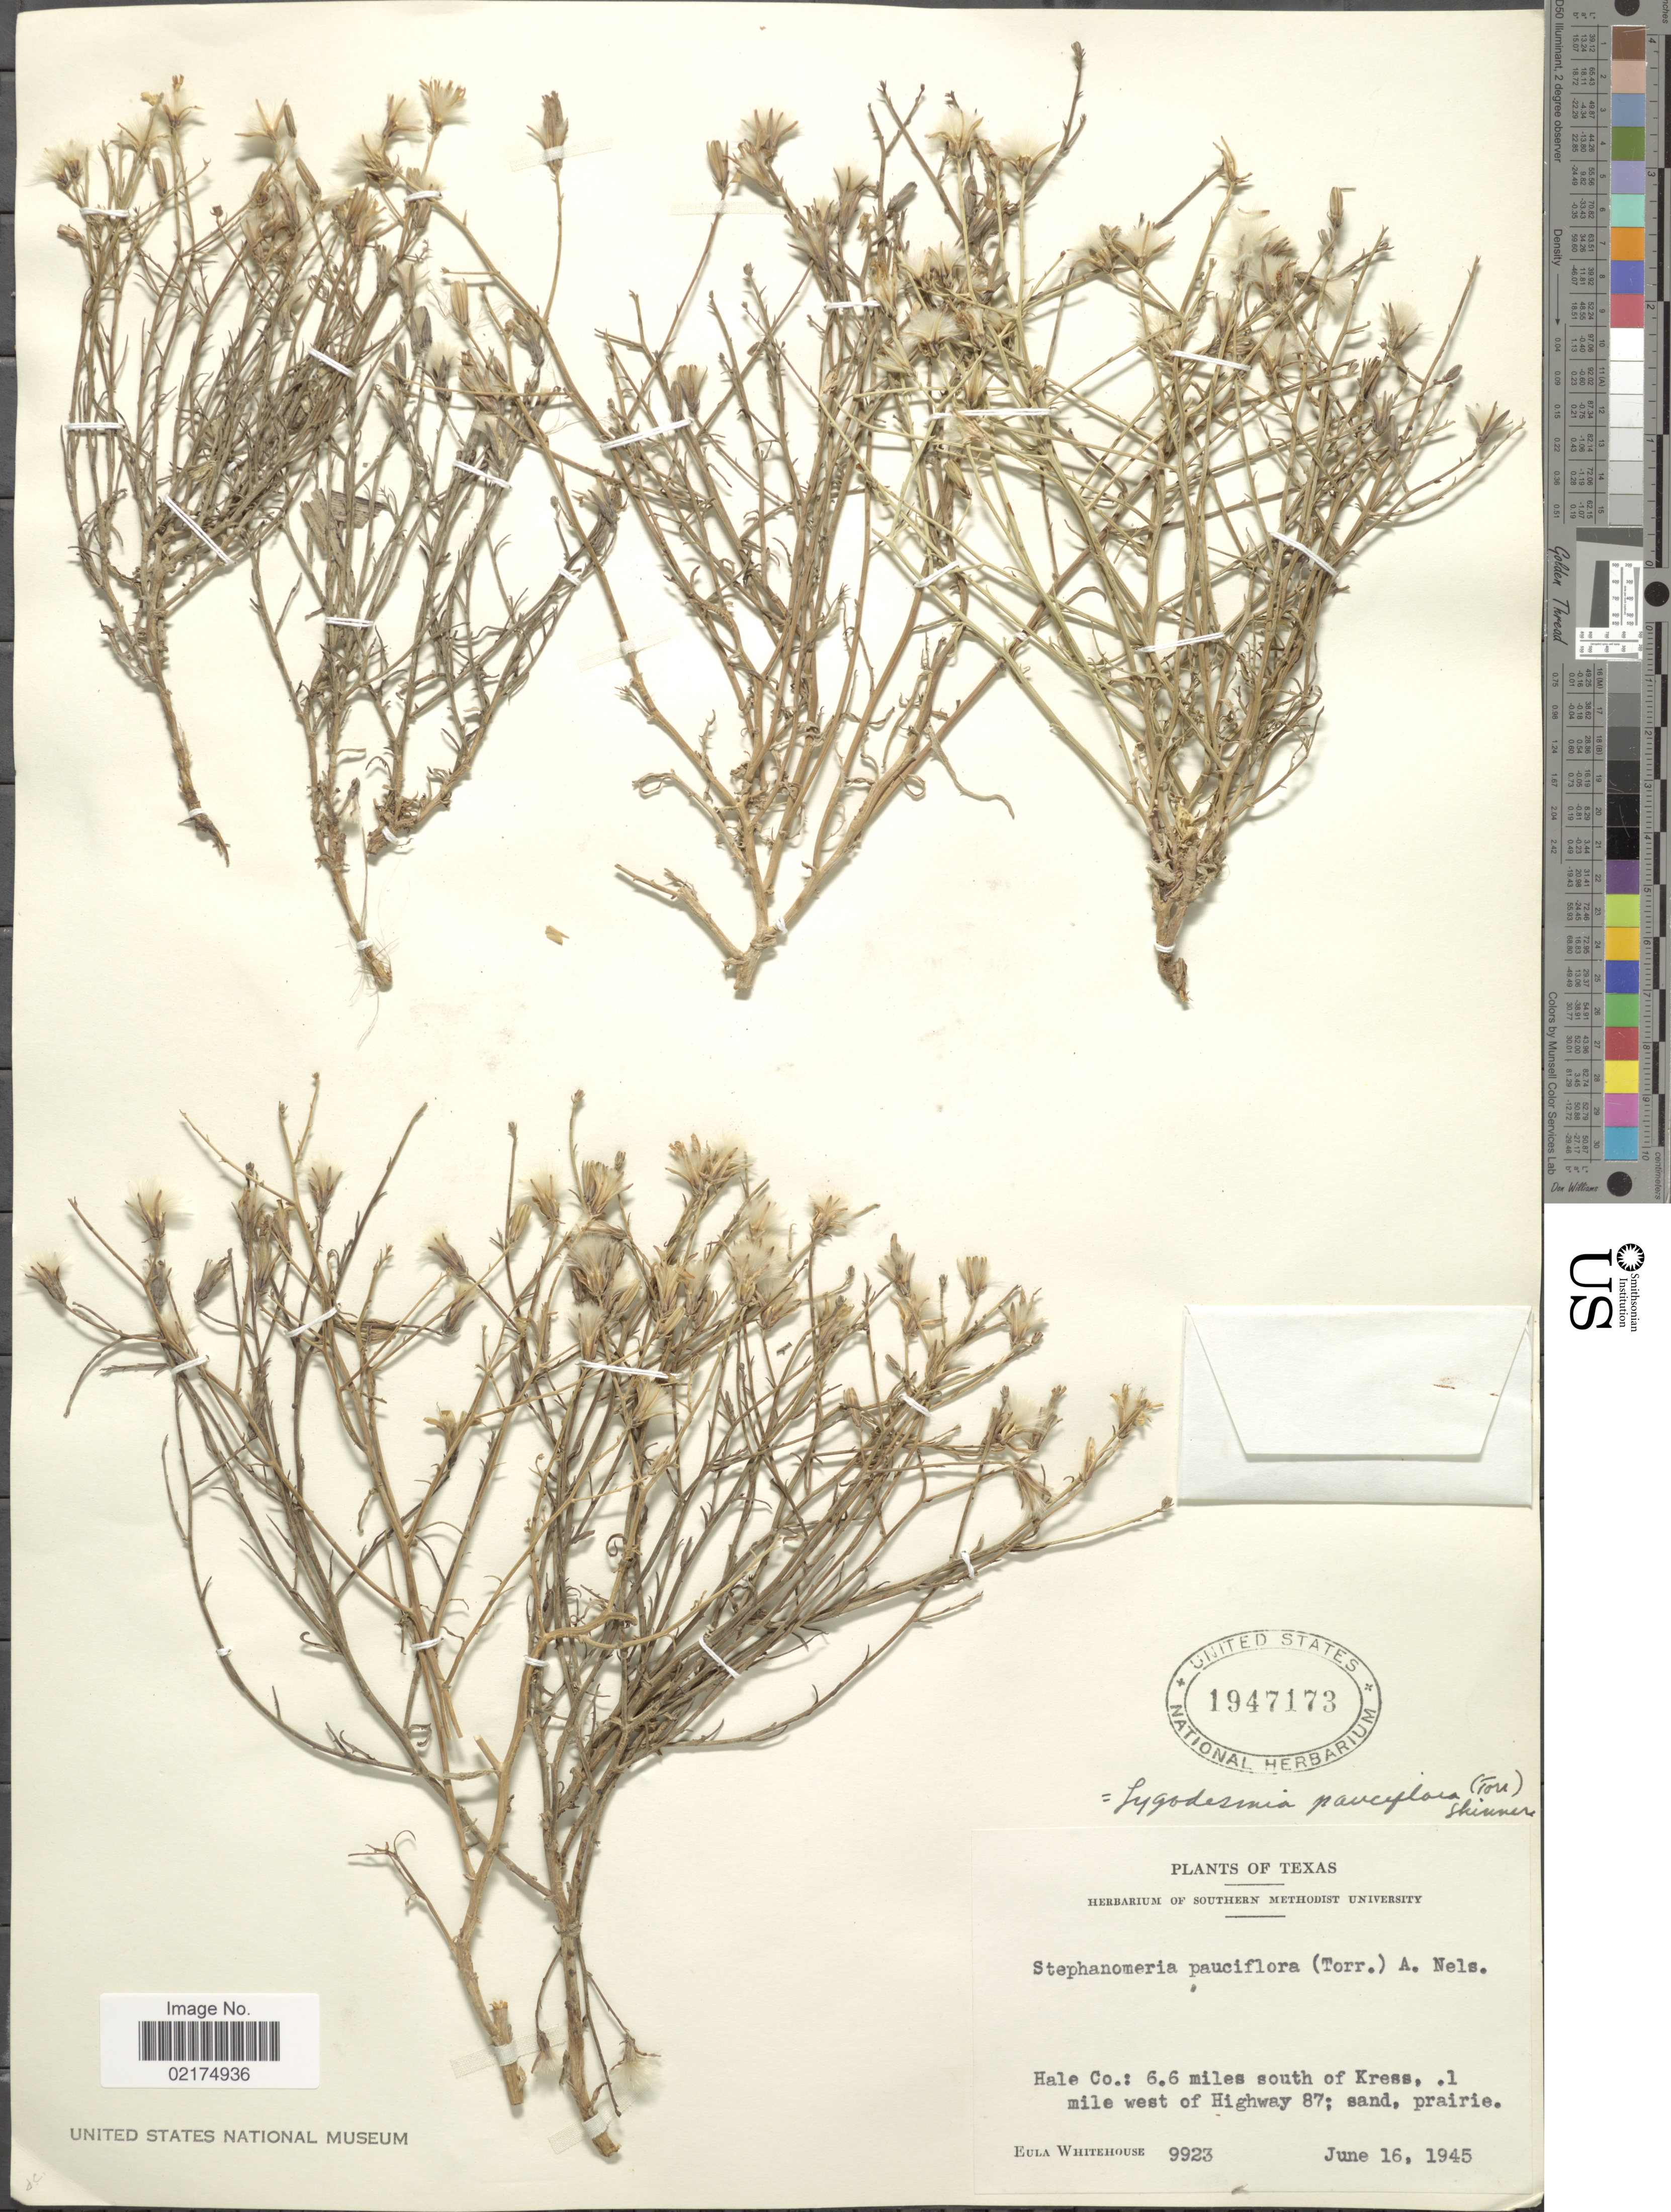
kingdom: Plantae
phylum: Tracheophyta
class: Magnoliopsida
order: Asterales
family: Asteraceae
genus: Stephanomeria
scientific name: Stephanomeria pauciflora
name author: (Torr.) A. Nelson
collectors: E. Whitehouse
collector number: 9923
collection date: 1945-06-16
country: United States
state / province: Texas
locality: Hale Co.: 6.6 miles south of Kress, 1 mile west of Highway 87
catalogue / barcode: US 1947173